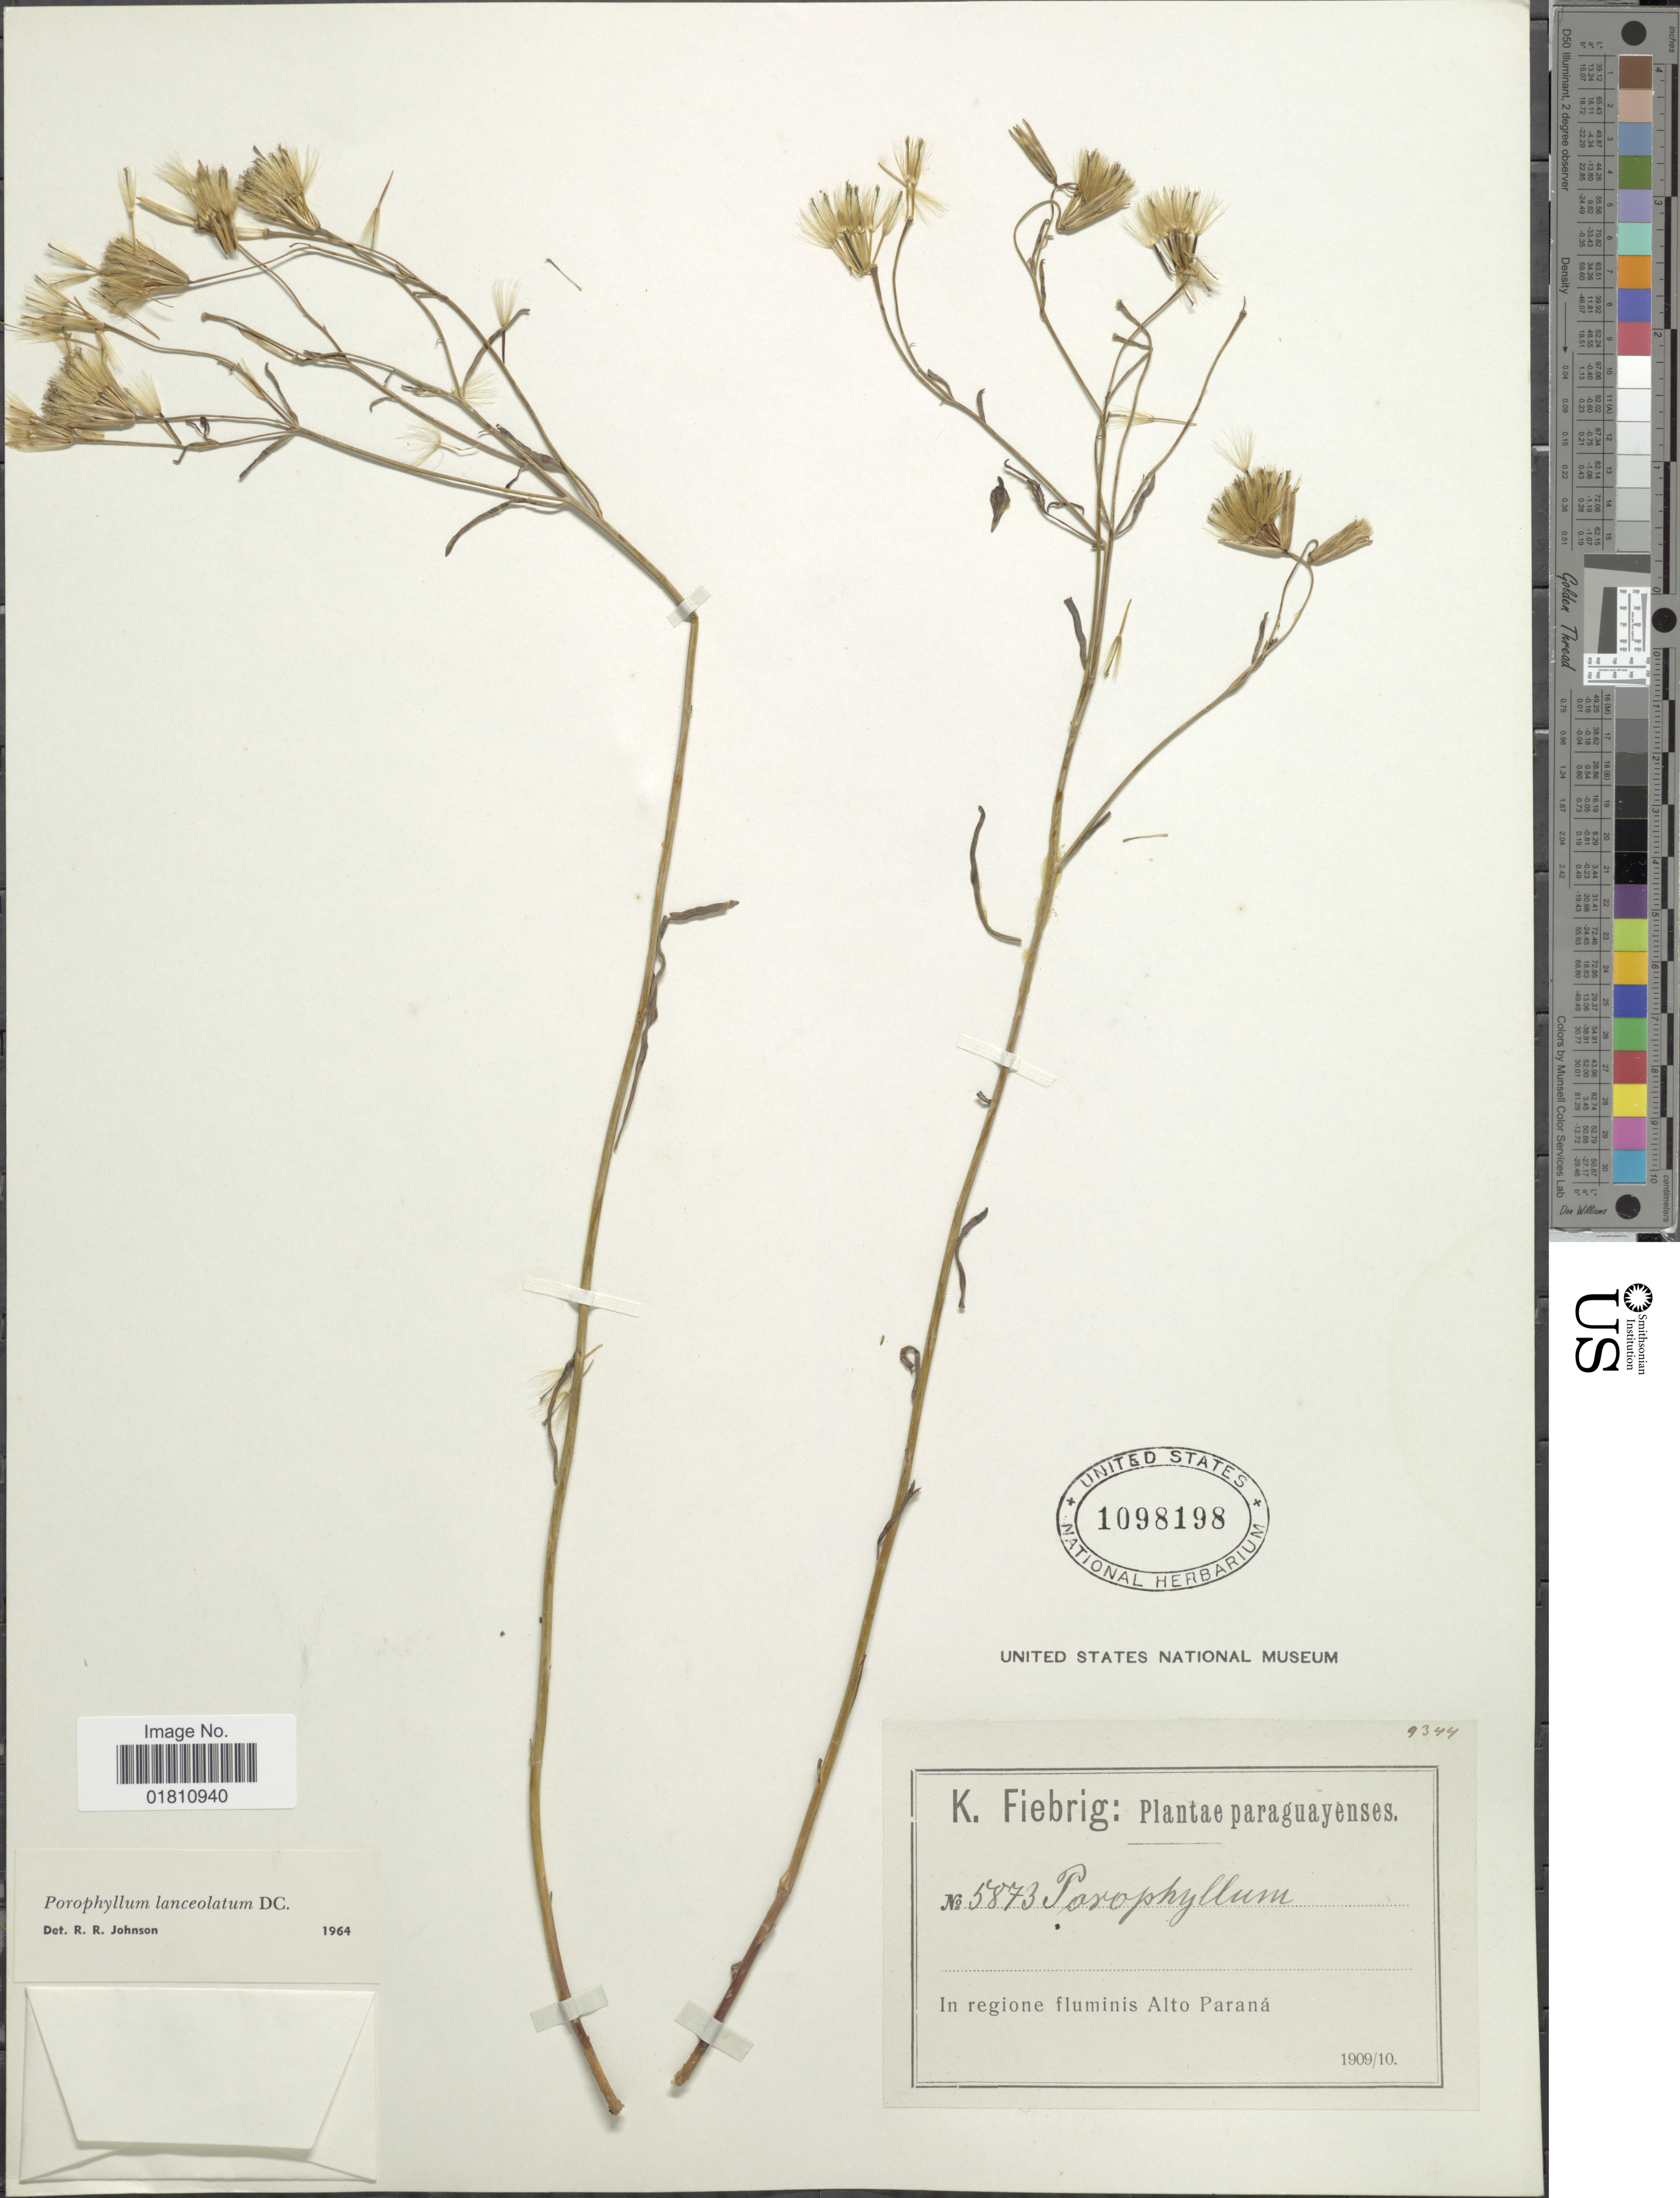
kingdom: Plantae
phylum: Tracheophyta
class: Magnoliopsida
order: Asterales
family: Asteraceae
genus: Porophyllum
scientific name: Porophyllum lanceolatum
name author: DC.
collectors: K. Fiebrig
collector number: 5873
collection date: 1909/1910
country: Paraguay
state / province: Alto Parana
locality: In regione fluminis Alto Parana.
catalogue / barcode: US 1098198